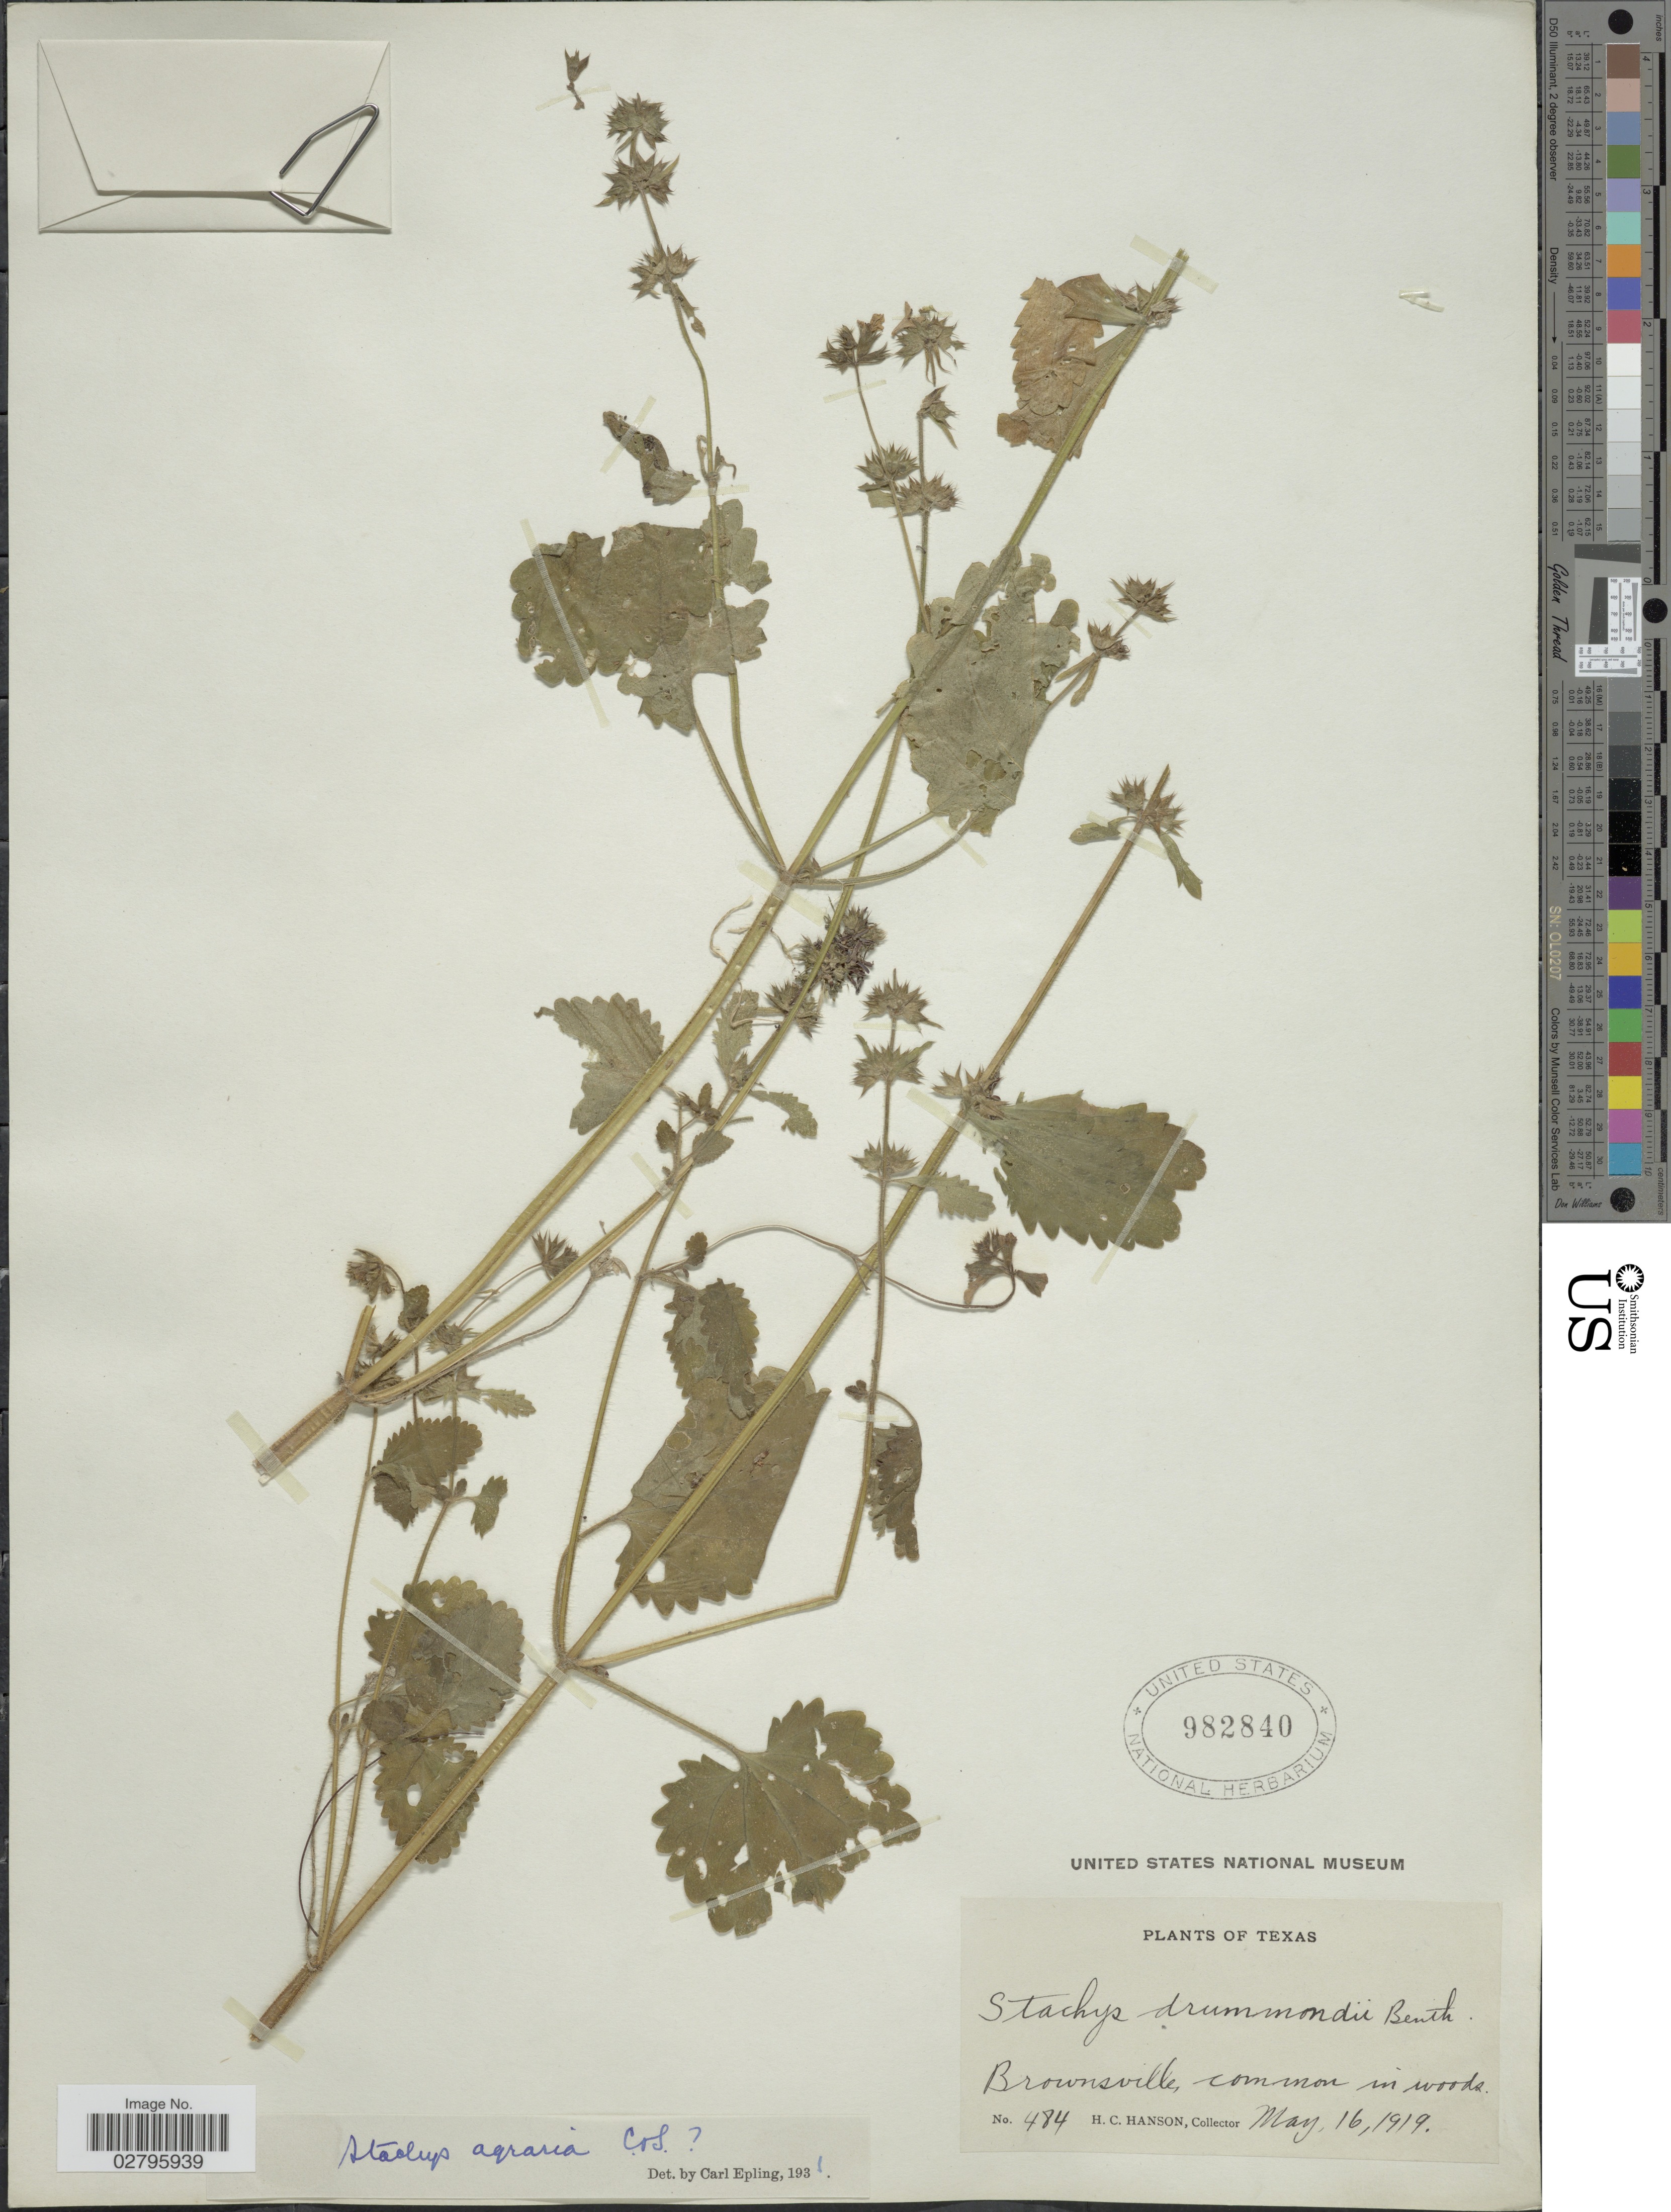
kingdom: Plantae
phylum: Tracheophyta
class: Magnoliopsida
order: Lamiales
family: Lamiaceae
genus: Stachys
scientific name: Stachys agraria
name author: Schltdl. & Cham.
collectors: H. Hanson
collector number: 484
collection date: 1919-05-16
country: United States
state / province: Texas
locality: Brownsville, common in woods.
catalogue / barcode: US 982840